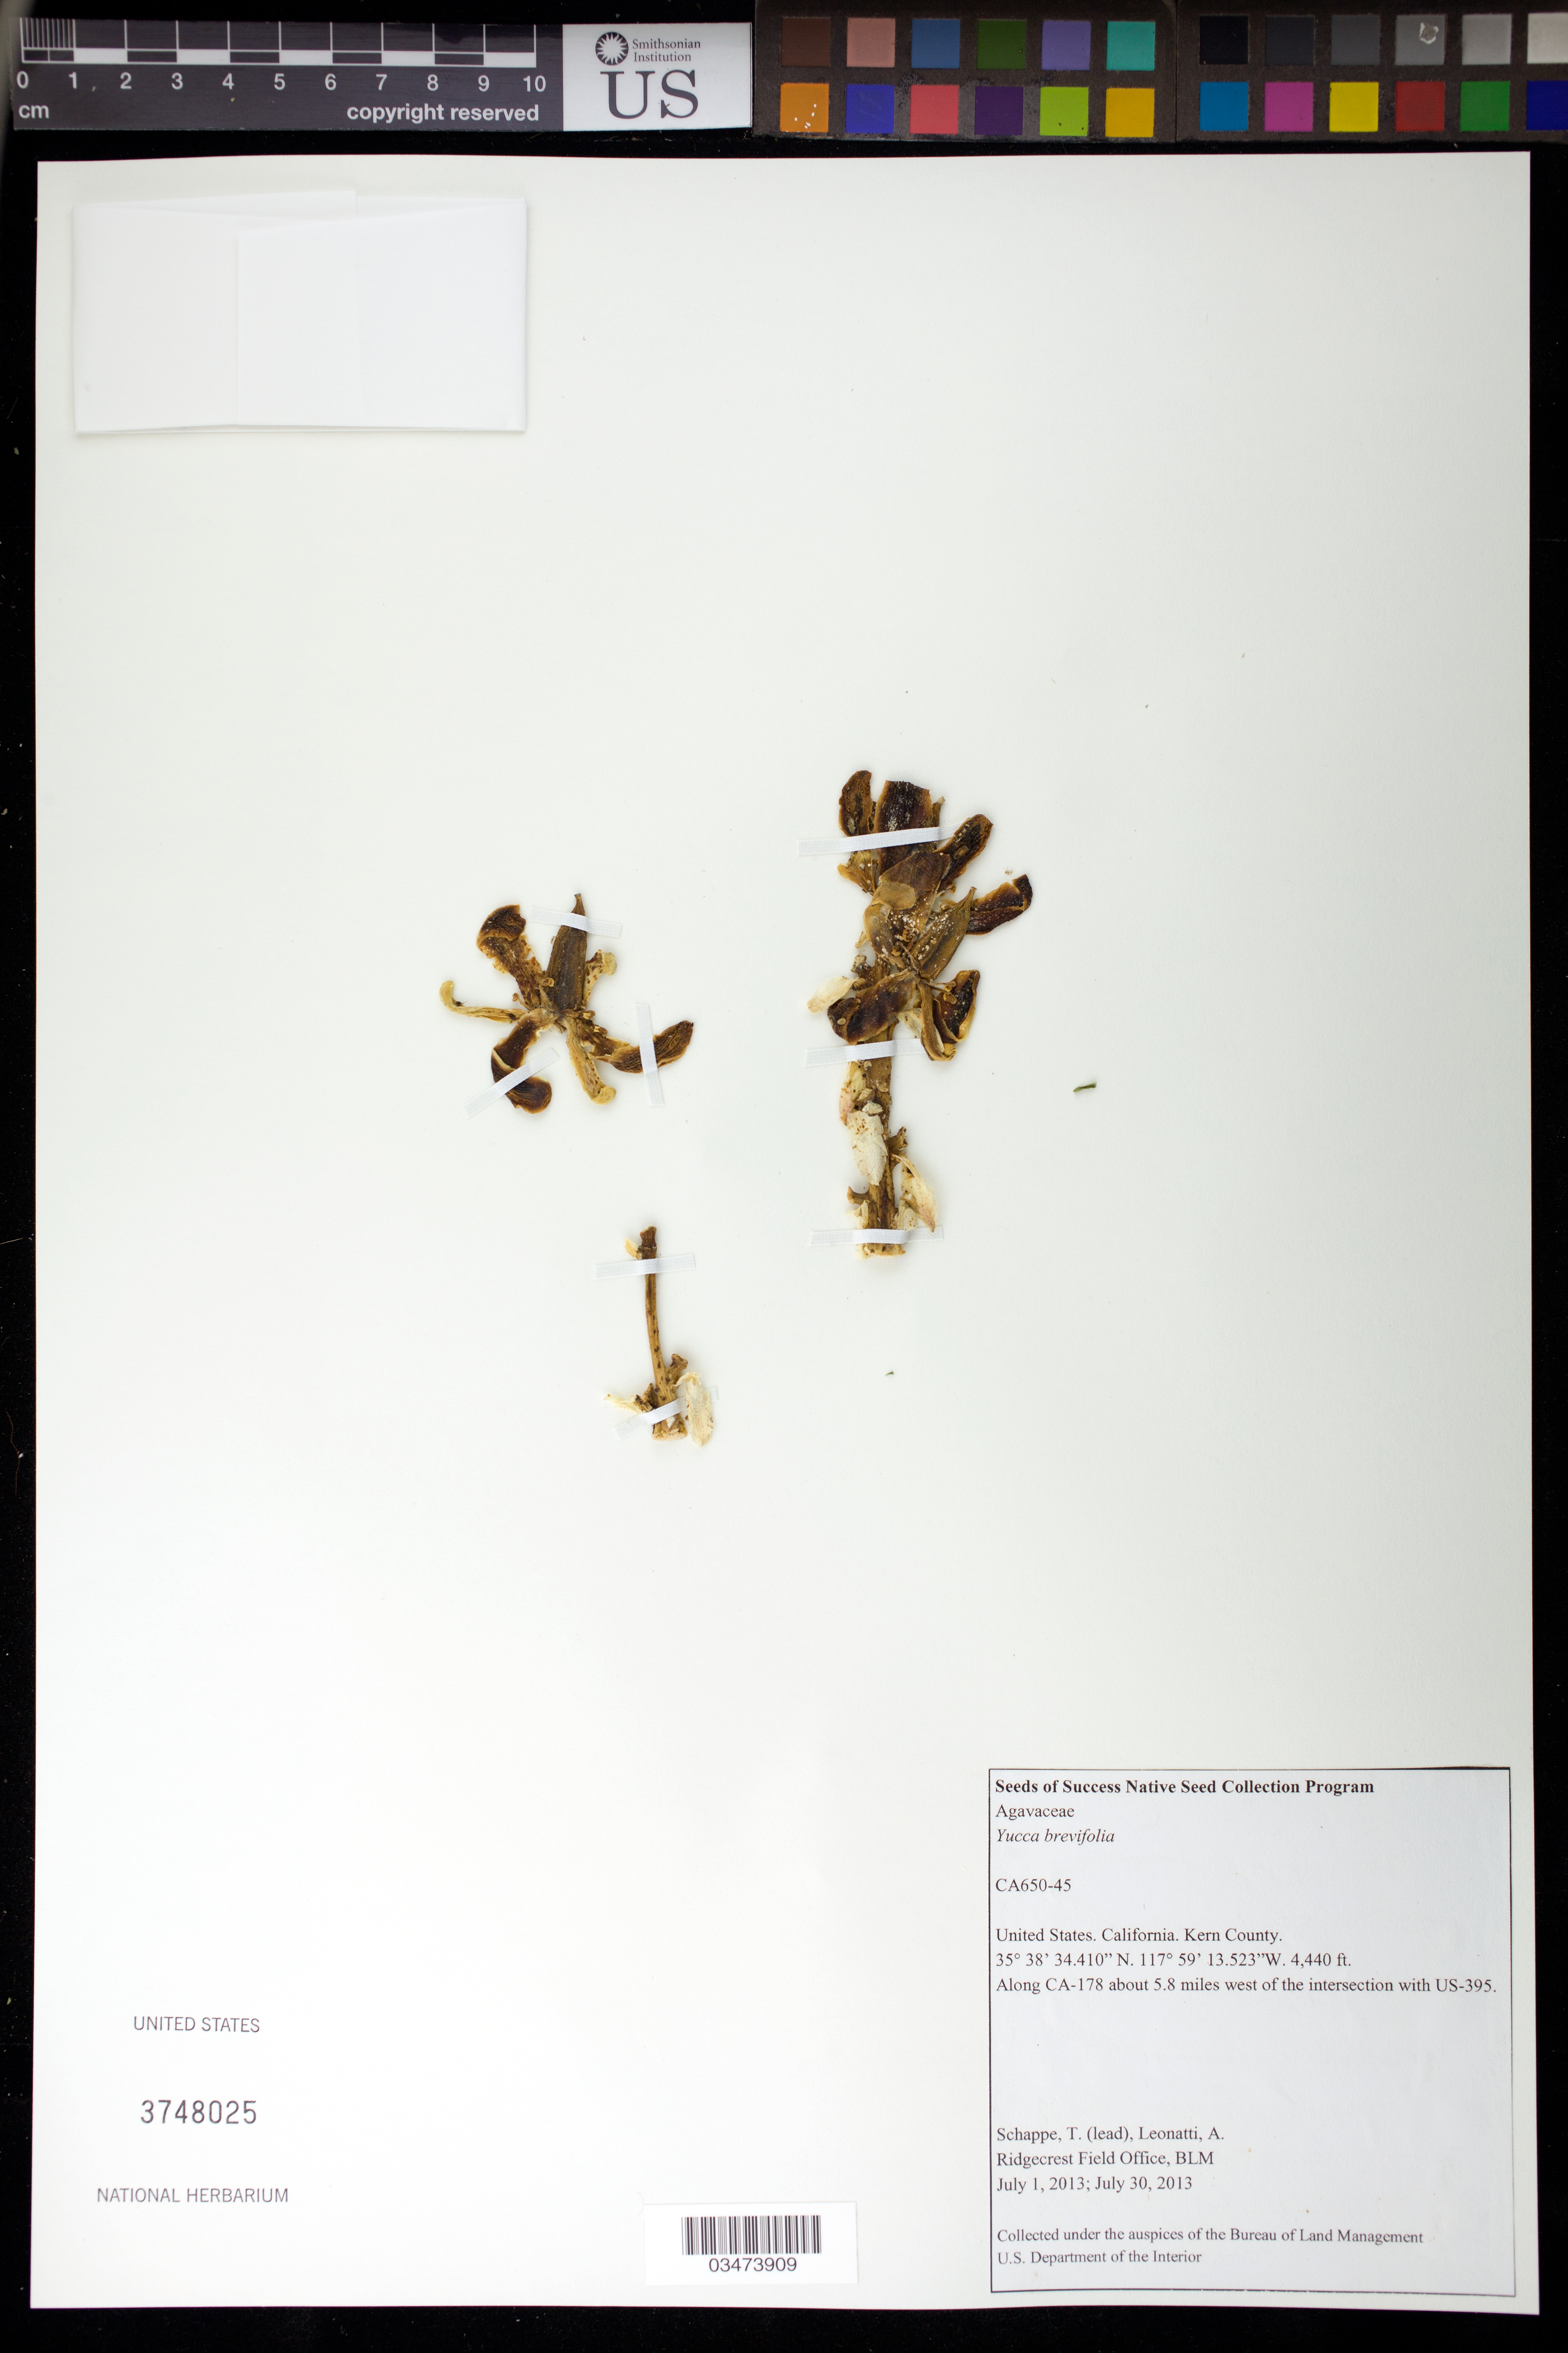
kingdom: Plantae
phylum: Tracheophyta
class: Liliopsida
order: Asparagales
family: Asparagaceae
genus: Yucca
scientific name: Yucca brevifolia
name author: Englem.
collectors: T. Schappe & A. Leonatti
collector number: CA650-45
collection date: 2013-07-01/2013-07-30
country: United States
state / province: California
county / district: Kern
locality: Along CA-178 about 5.8 miles W of the intersection with US-395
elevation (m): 1353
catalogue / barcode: US 3748025